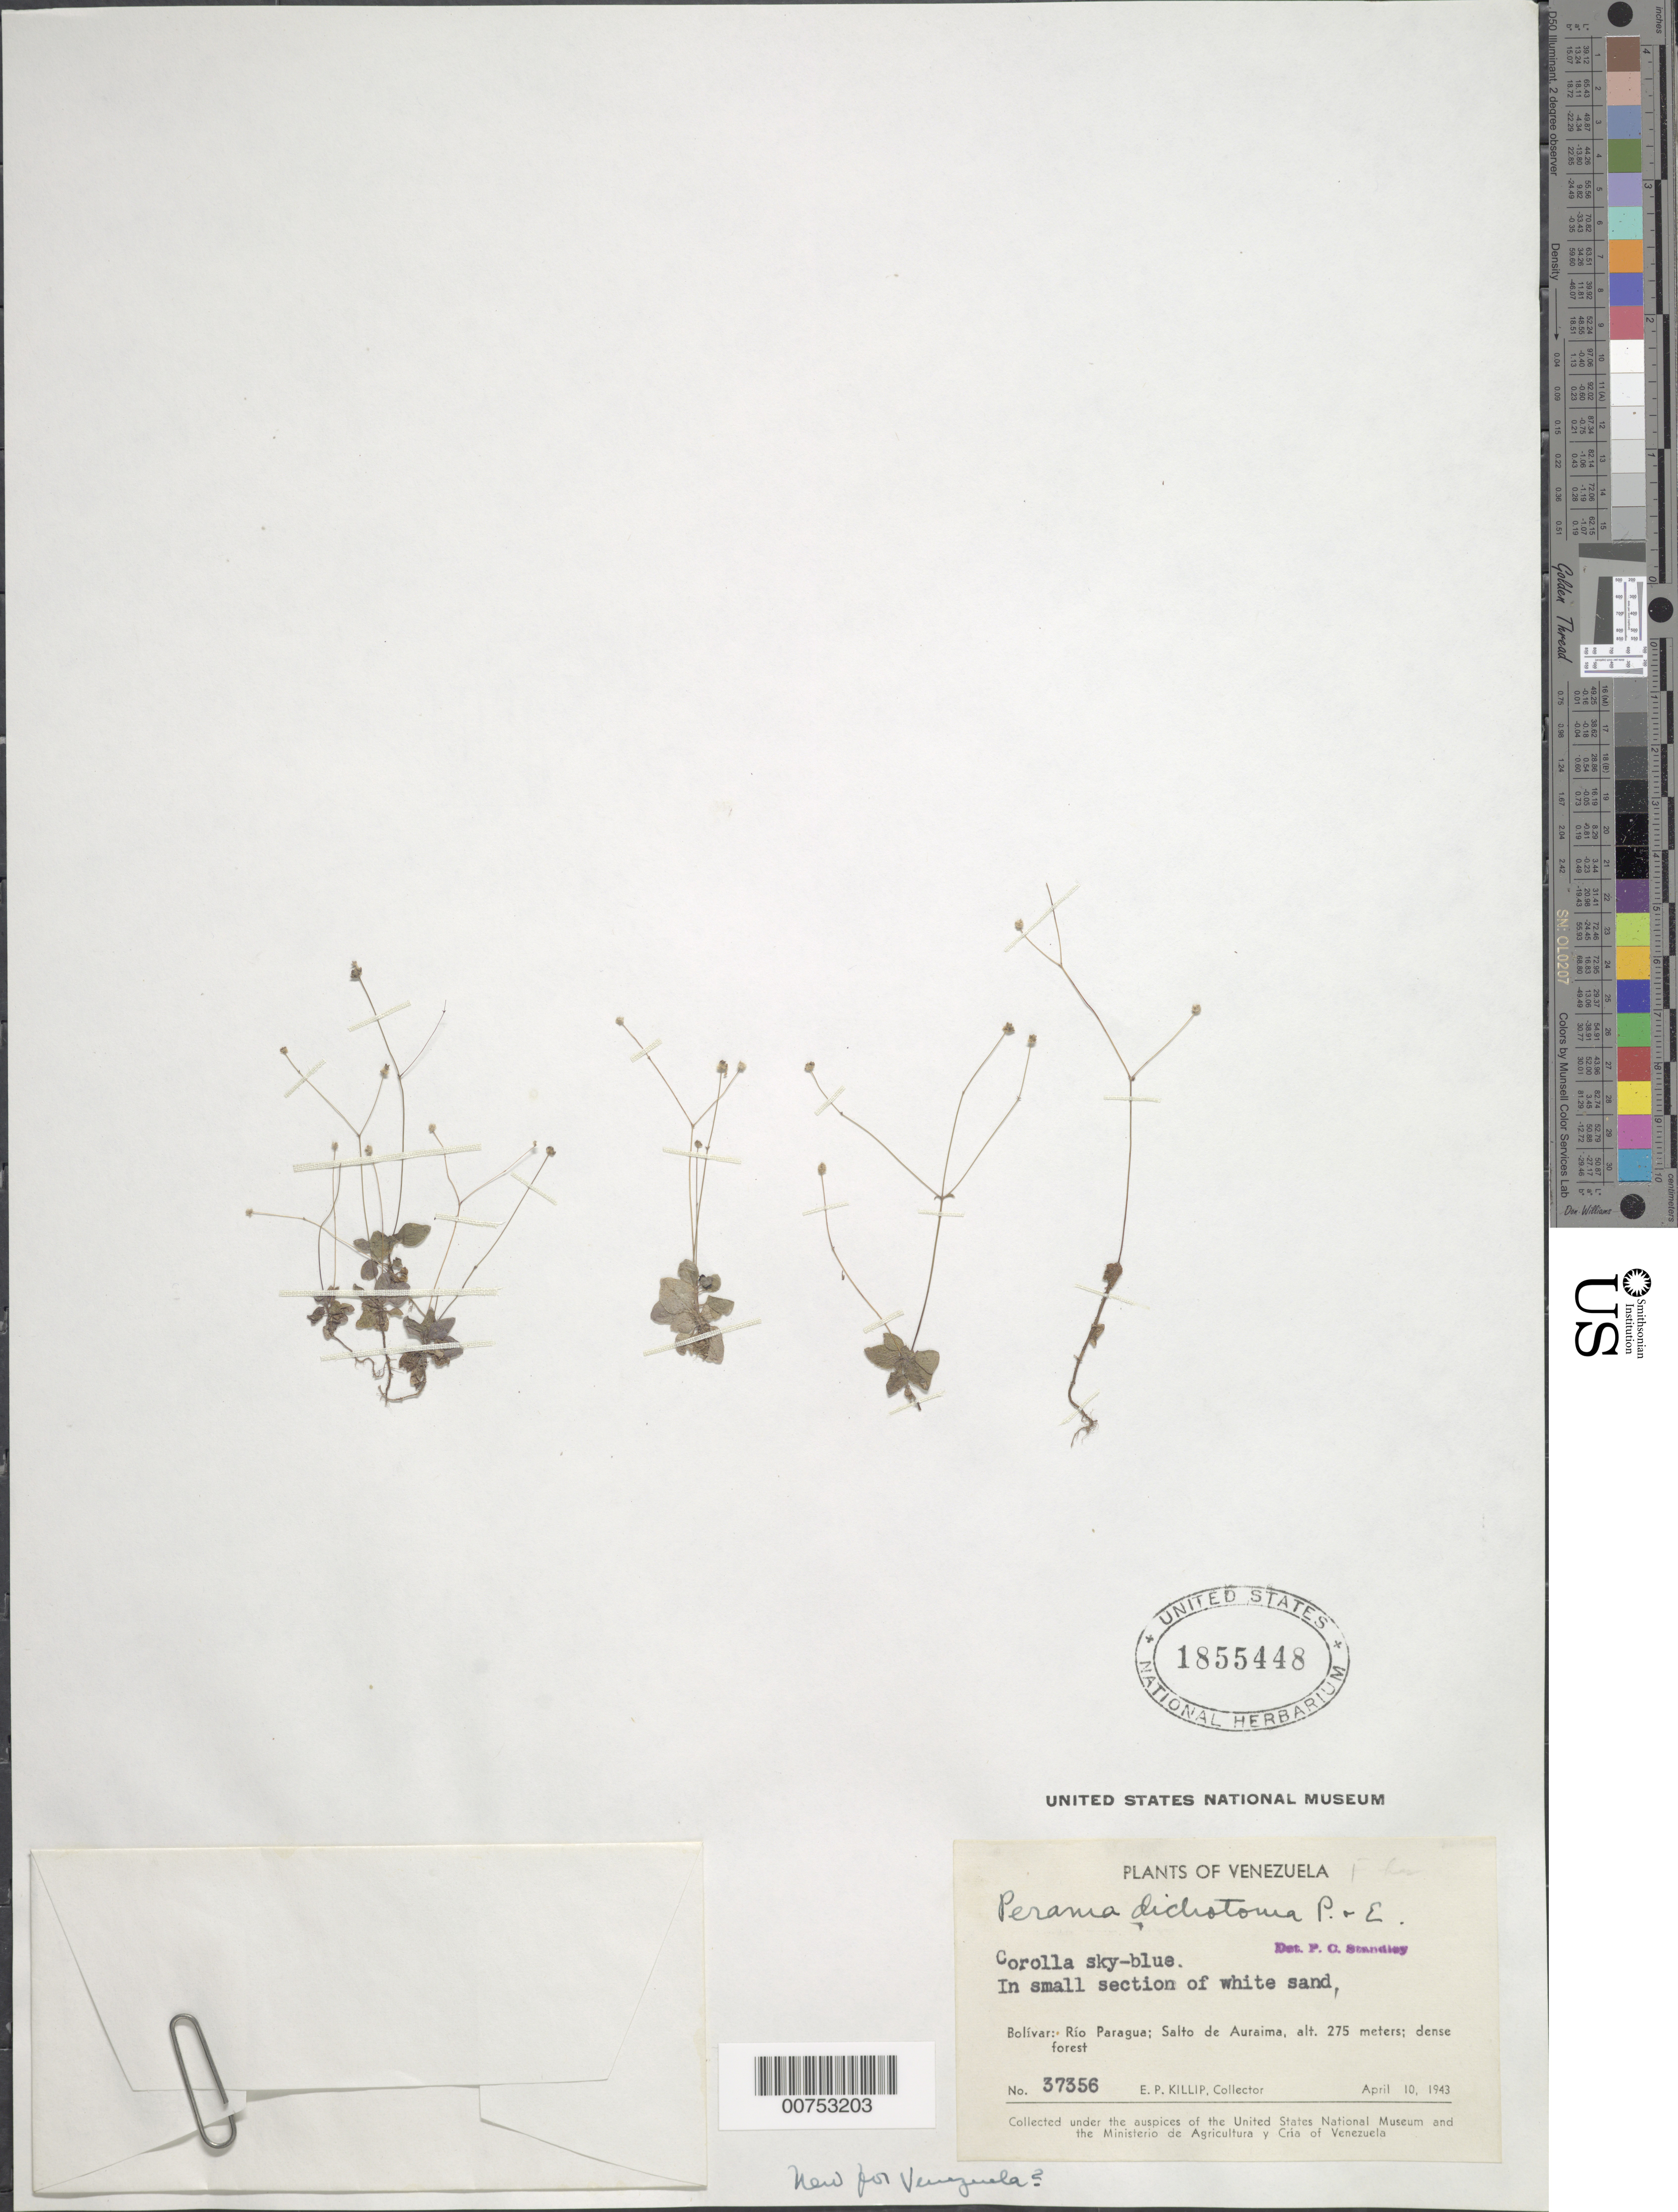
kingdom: Plantae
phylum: Tracheophyta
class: Magnoliopsida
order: Gentianales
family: Rubiaceae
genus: Perama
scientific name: Perama dichotoma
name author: Poepp.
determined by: Standley, Paul C.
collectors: E. P. Killip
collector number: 37356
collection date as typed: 10-Apr-43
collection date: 1943-04-10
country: Venezuela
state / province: Bolívar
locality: Salto de Auraima, Río Paragua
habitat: Dense forest; in small section of white sand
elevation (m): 275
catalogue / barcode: US 1855448